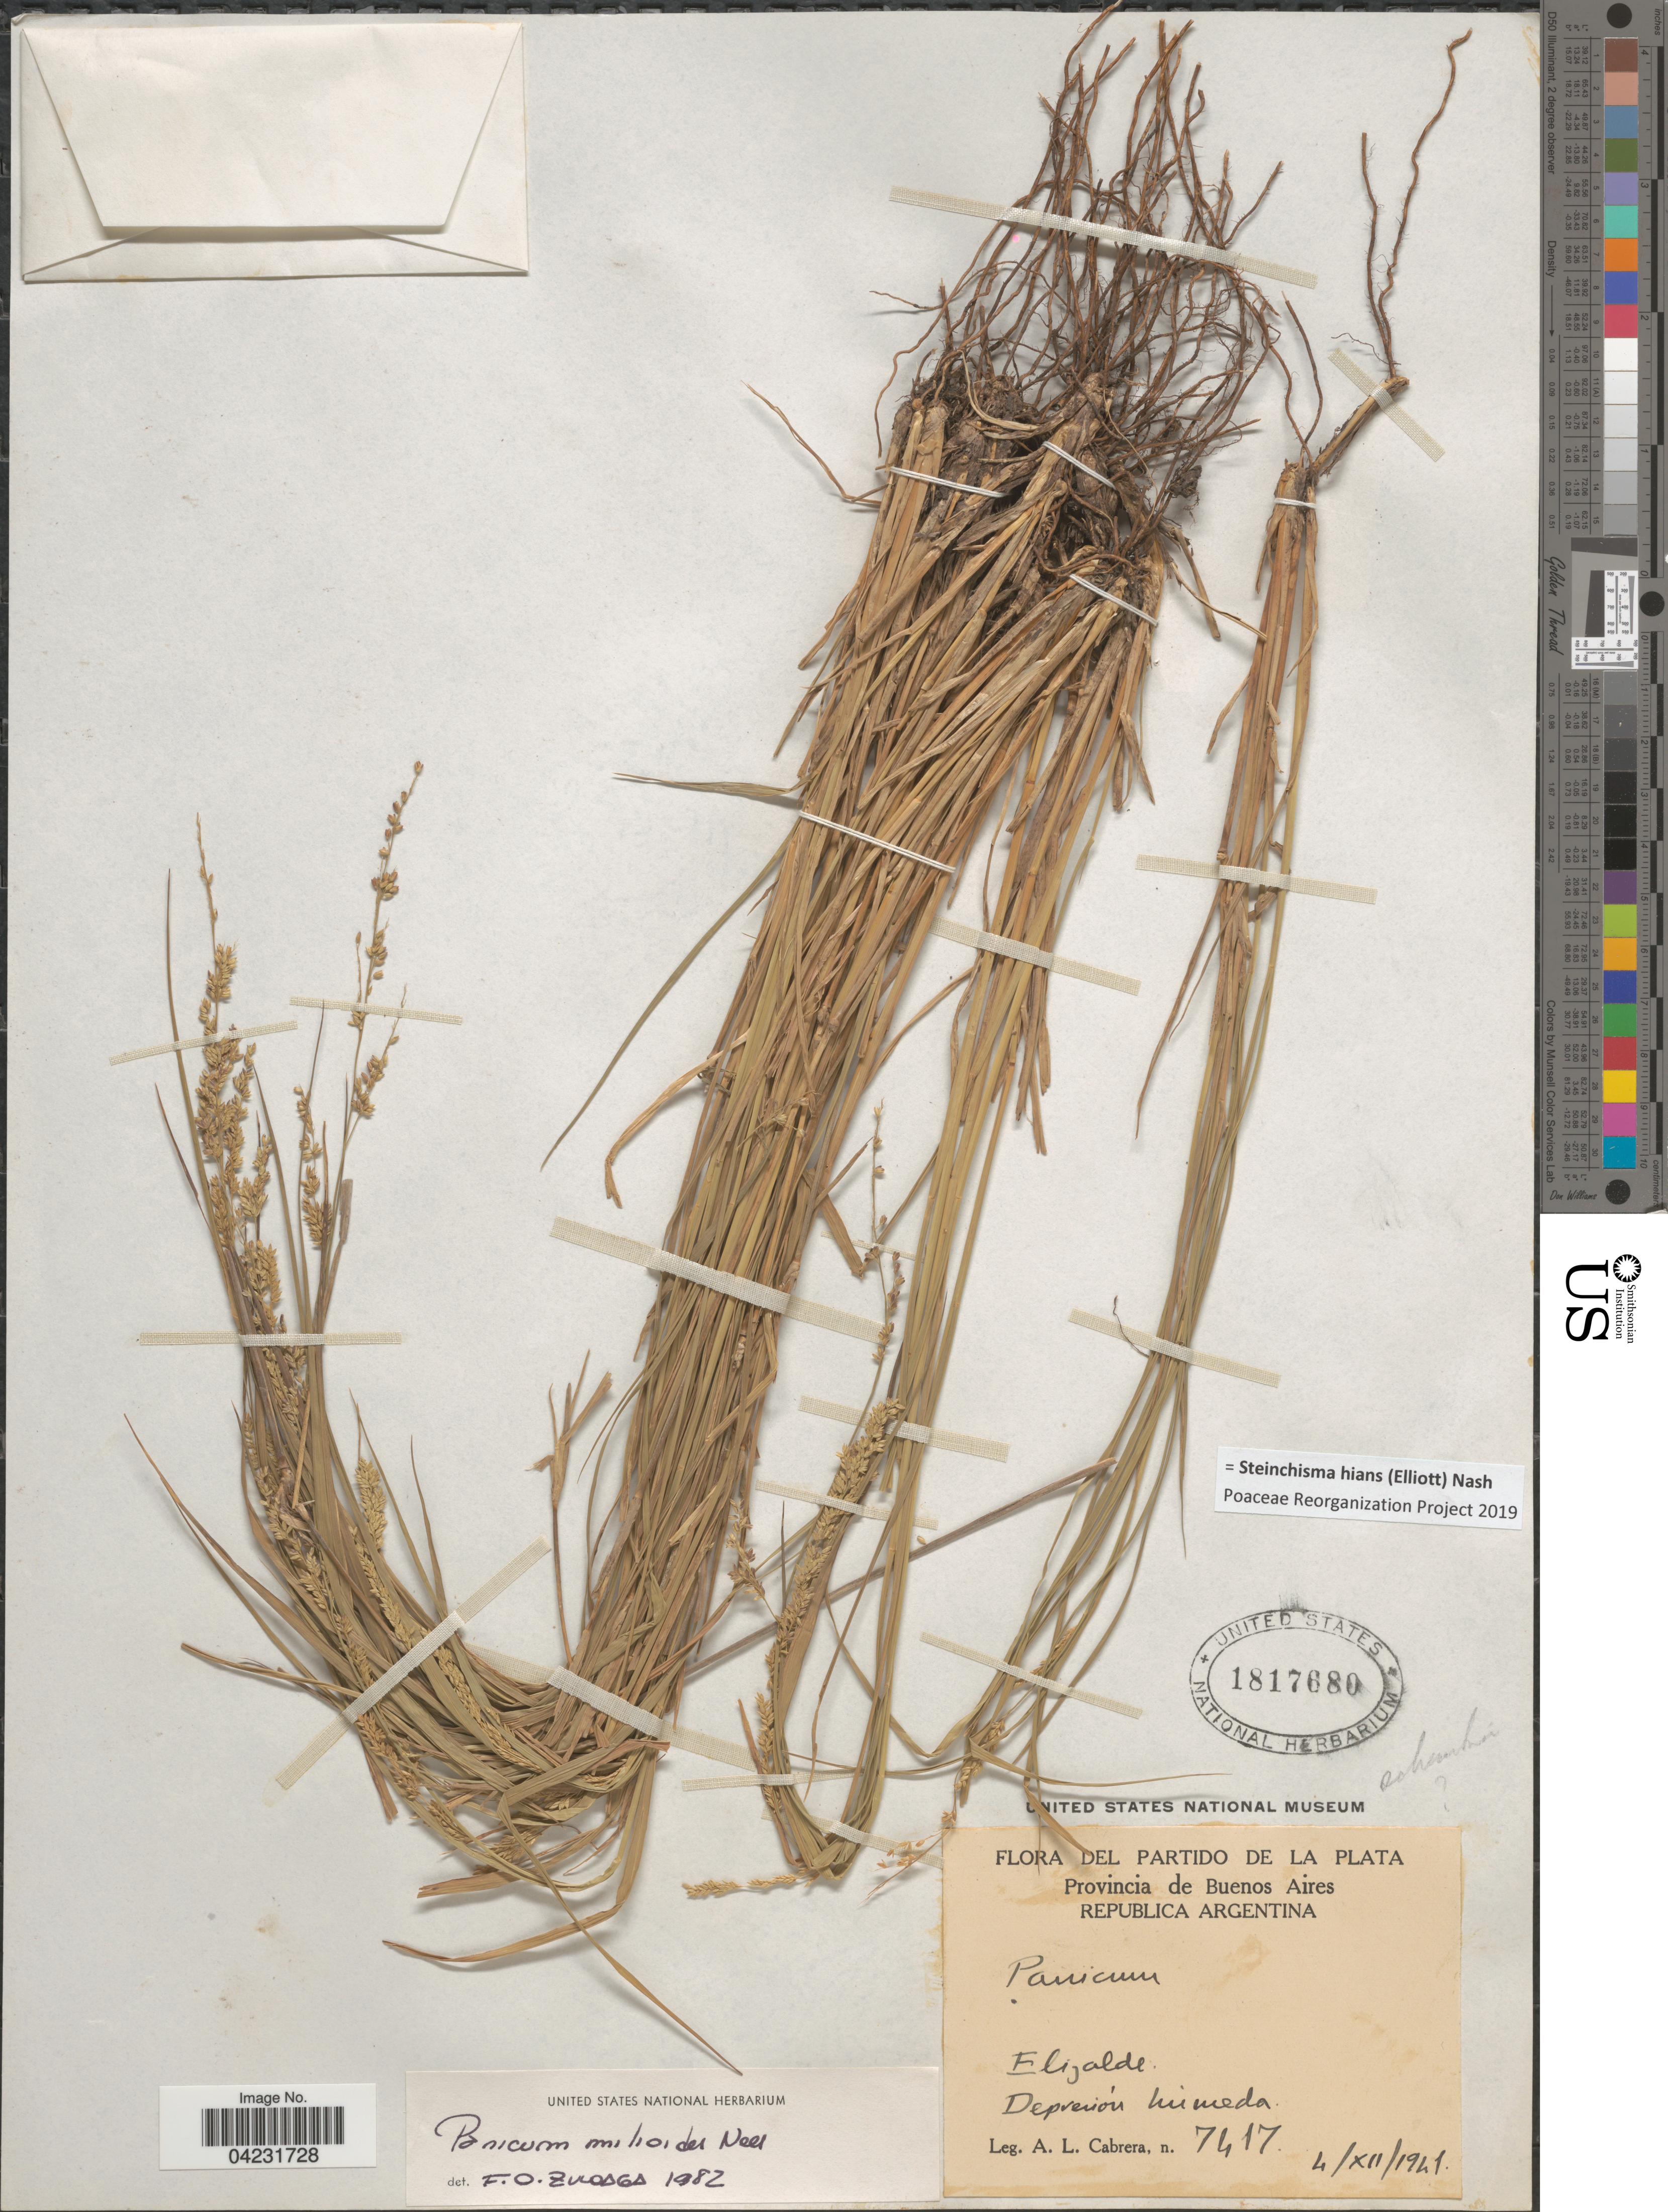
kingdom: Plantae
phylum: Tracheophyta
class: Liliopsida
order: Poales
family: Poaceae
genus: Steinchisma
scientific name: Steinchisma hians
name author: (Elliott) Nash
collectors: A. L. Cabrera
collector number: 7417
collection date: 1941-12-04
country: Argentina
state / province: Buenos Aires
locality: Partido de La Plata. Elizalde. Depressión húmeda.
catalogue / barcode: US 1817680